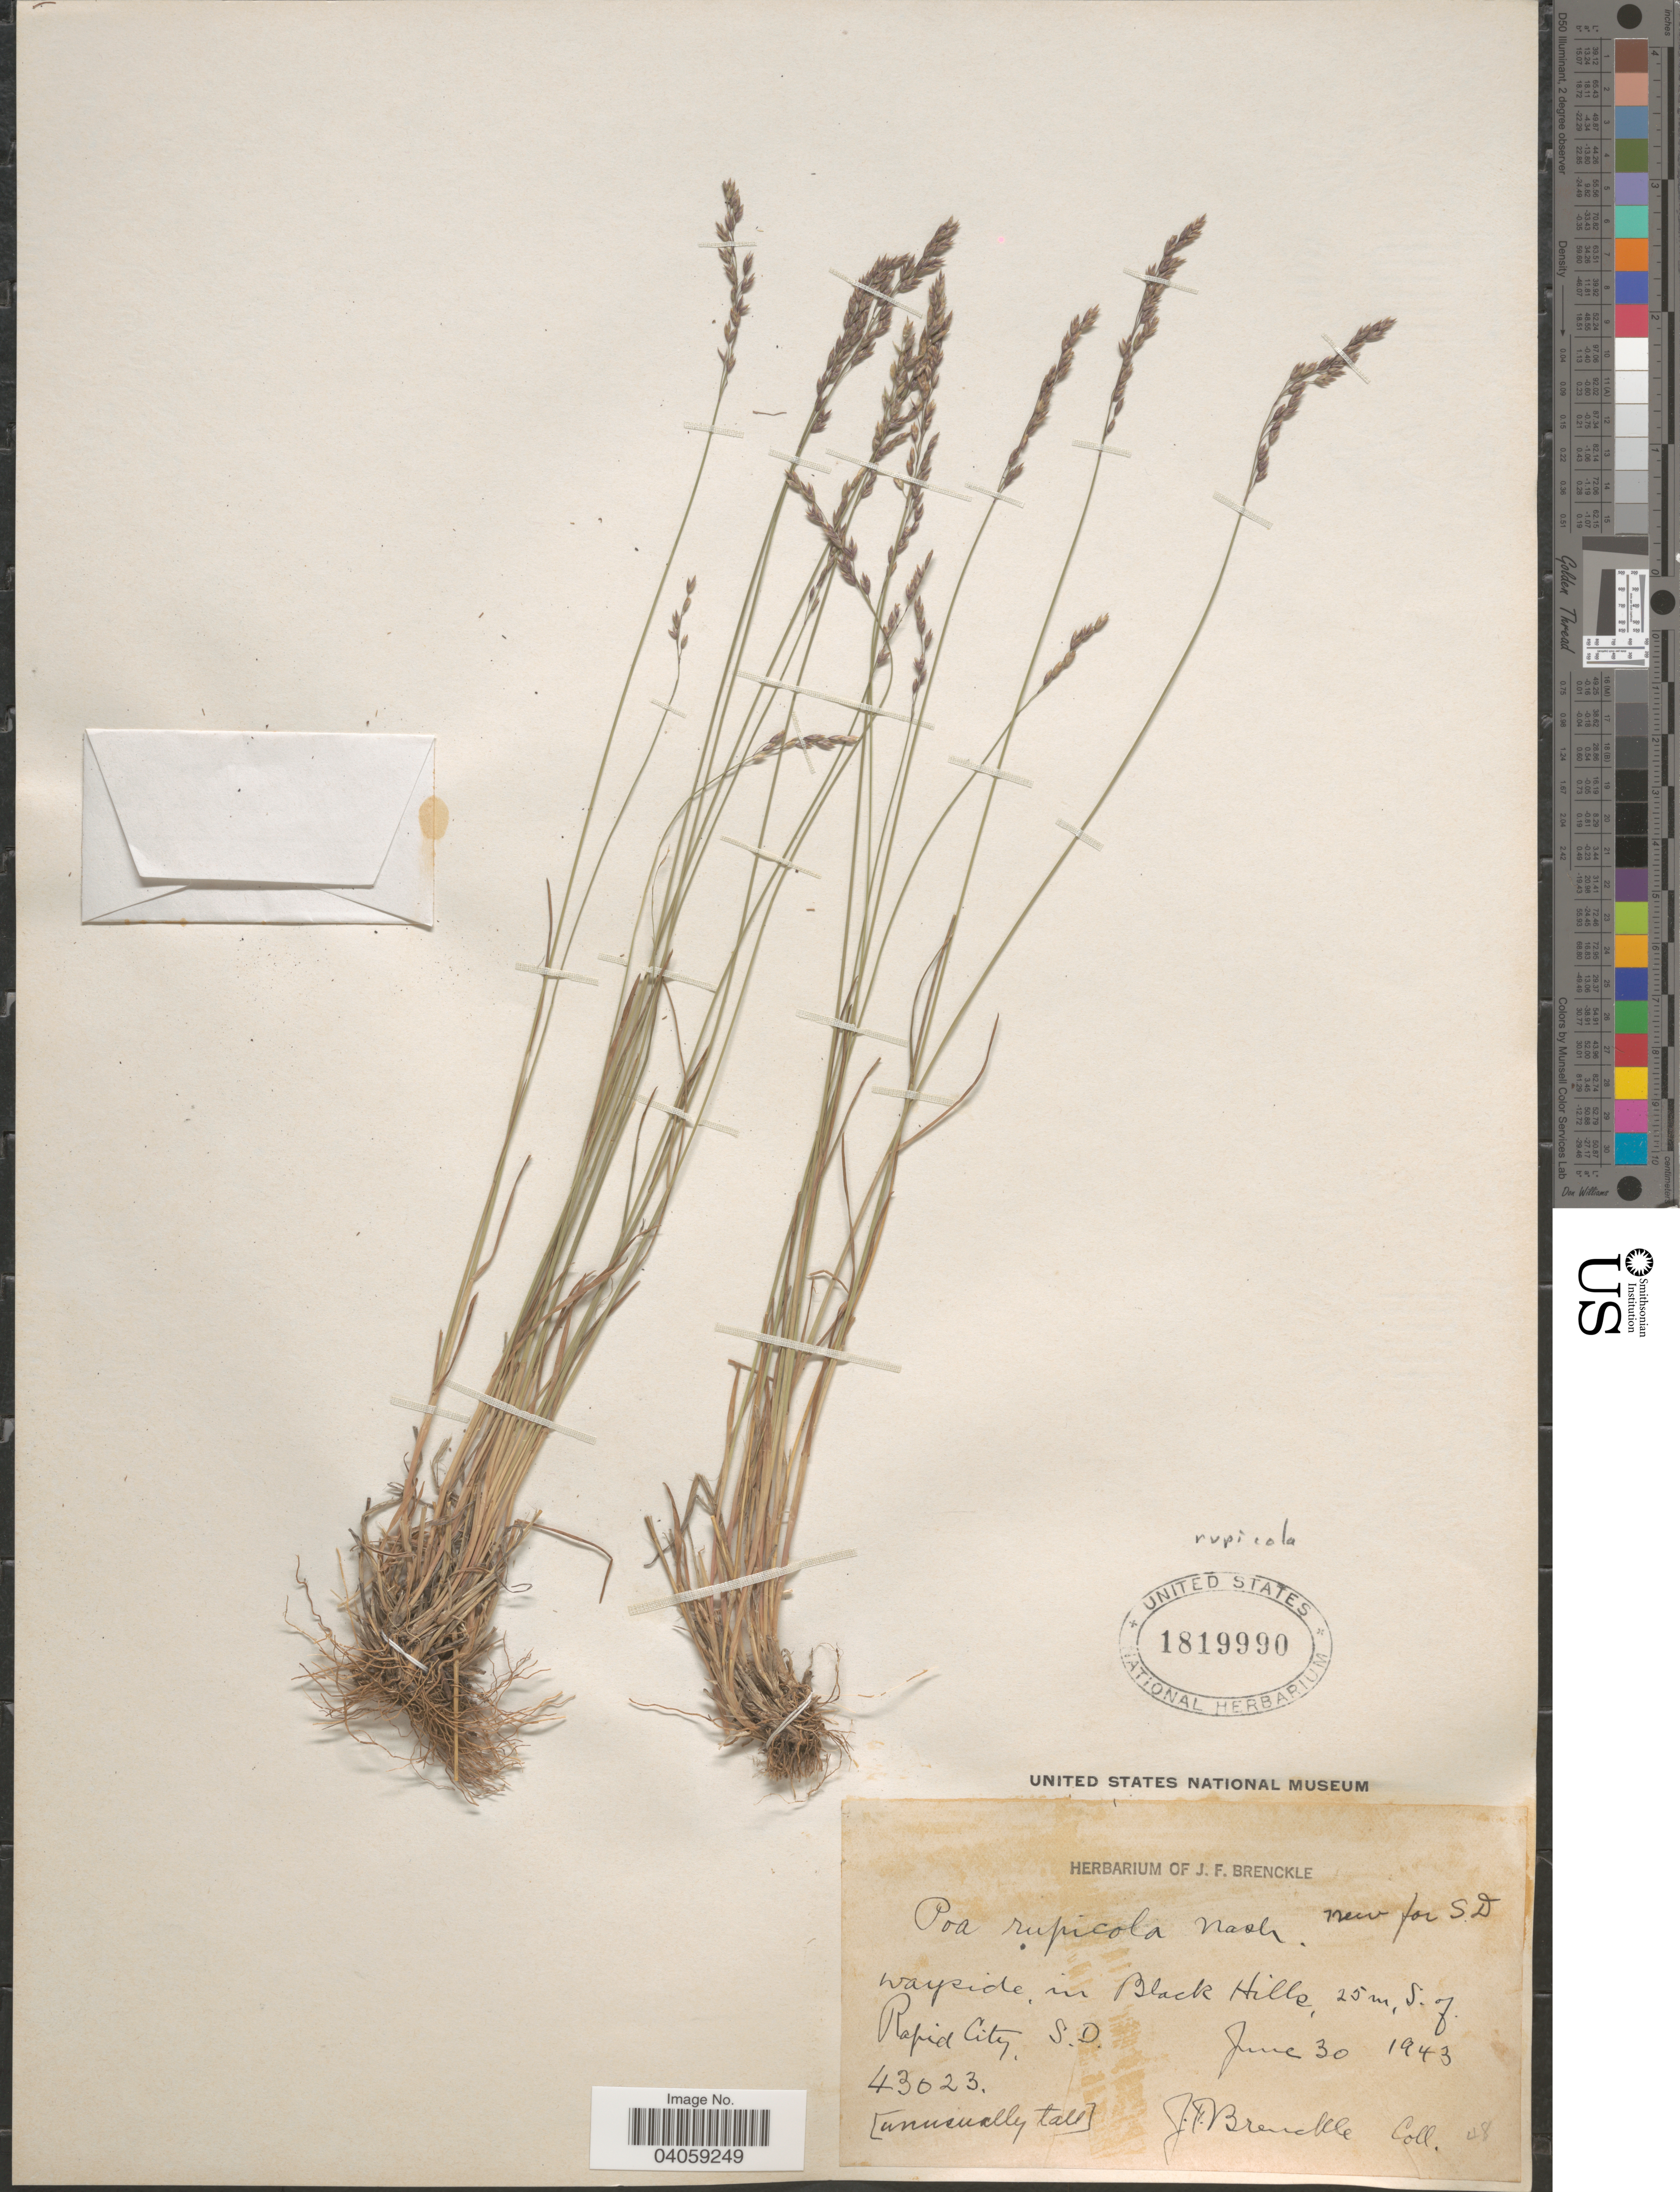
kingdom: Plantae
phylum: Tracheophyta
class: Liliopsida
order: Poales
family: Poaceae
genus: Poa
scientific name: Poa glauca subsp. rupicola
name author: (Nash) W.A. Weber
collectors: J. Brenckle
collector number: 43023?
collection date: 1943-06-30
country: United States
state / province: South Dakota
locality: Wayside, in Black Hills, 25 mi. S. of Rapid City.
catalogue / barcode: US 1819990